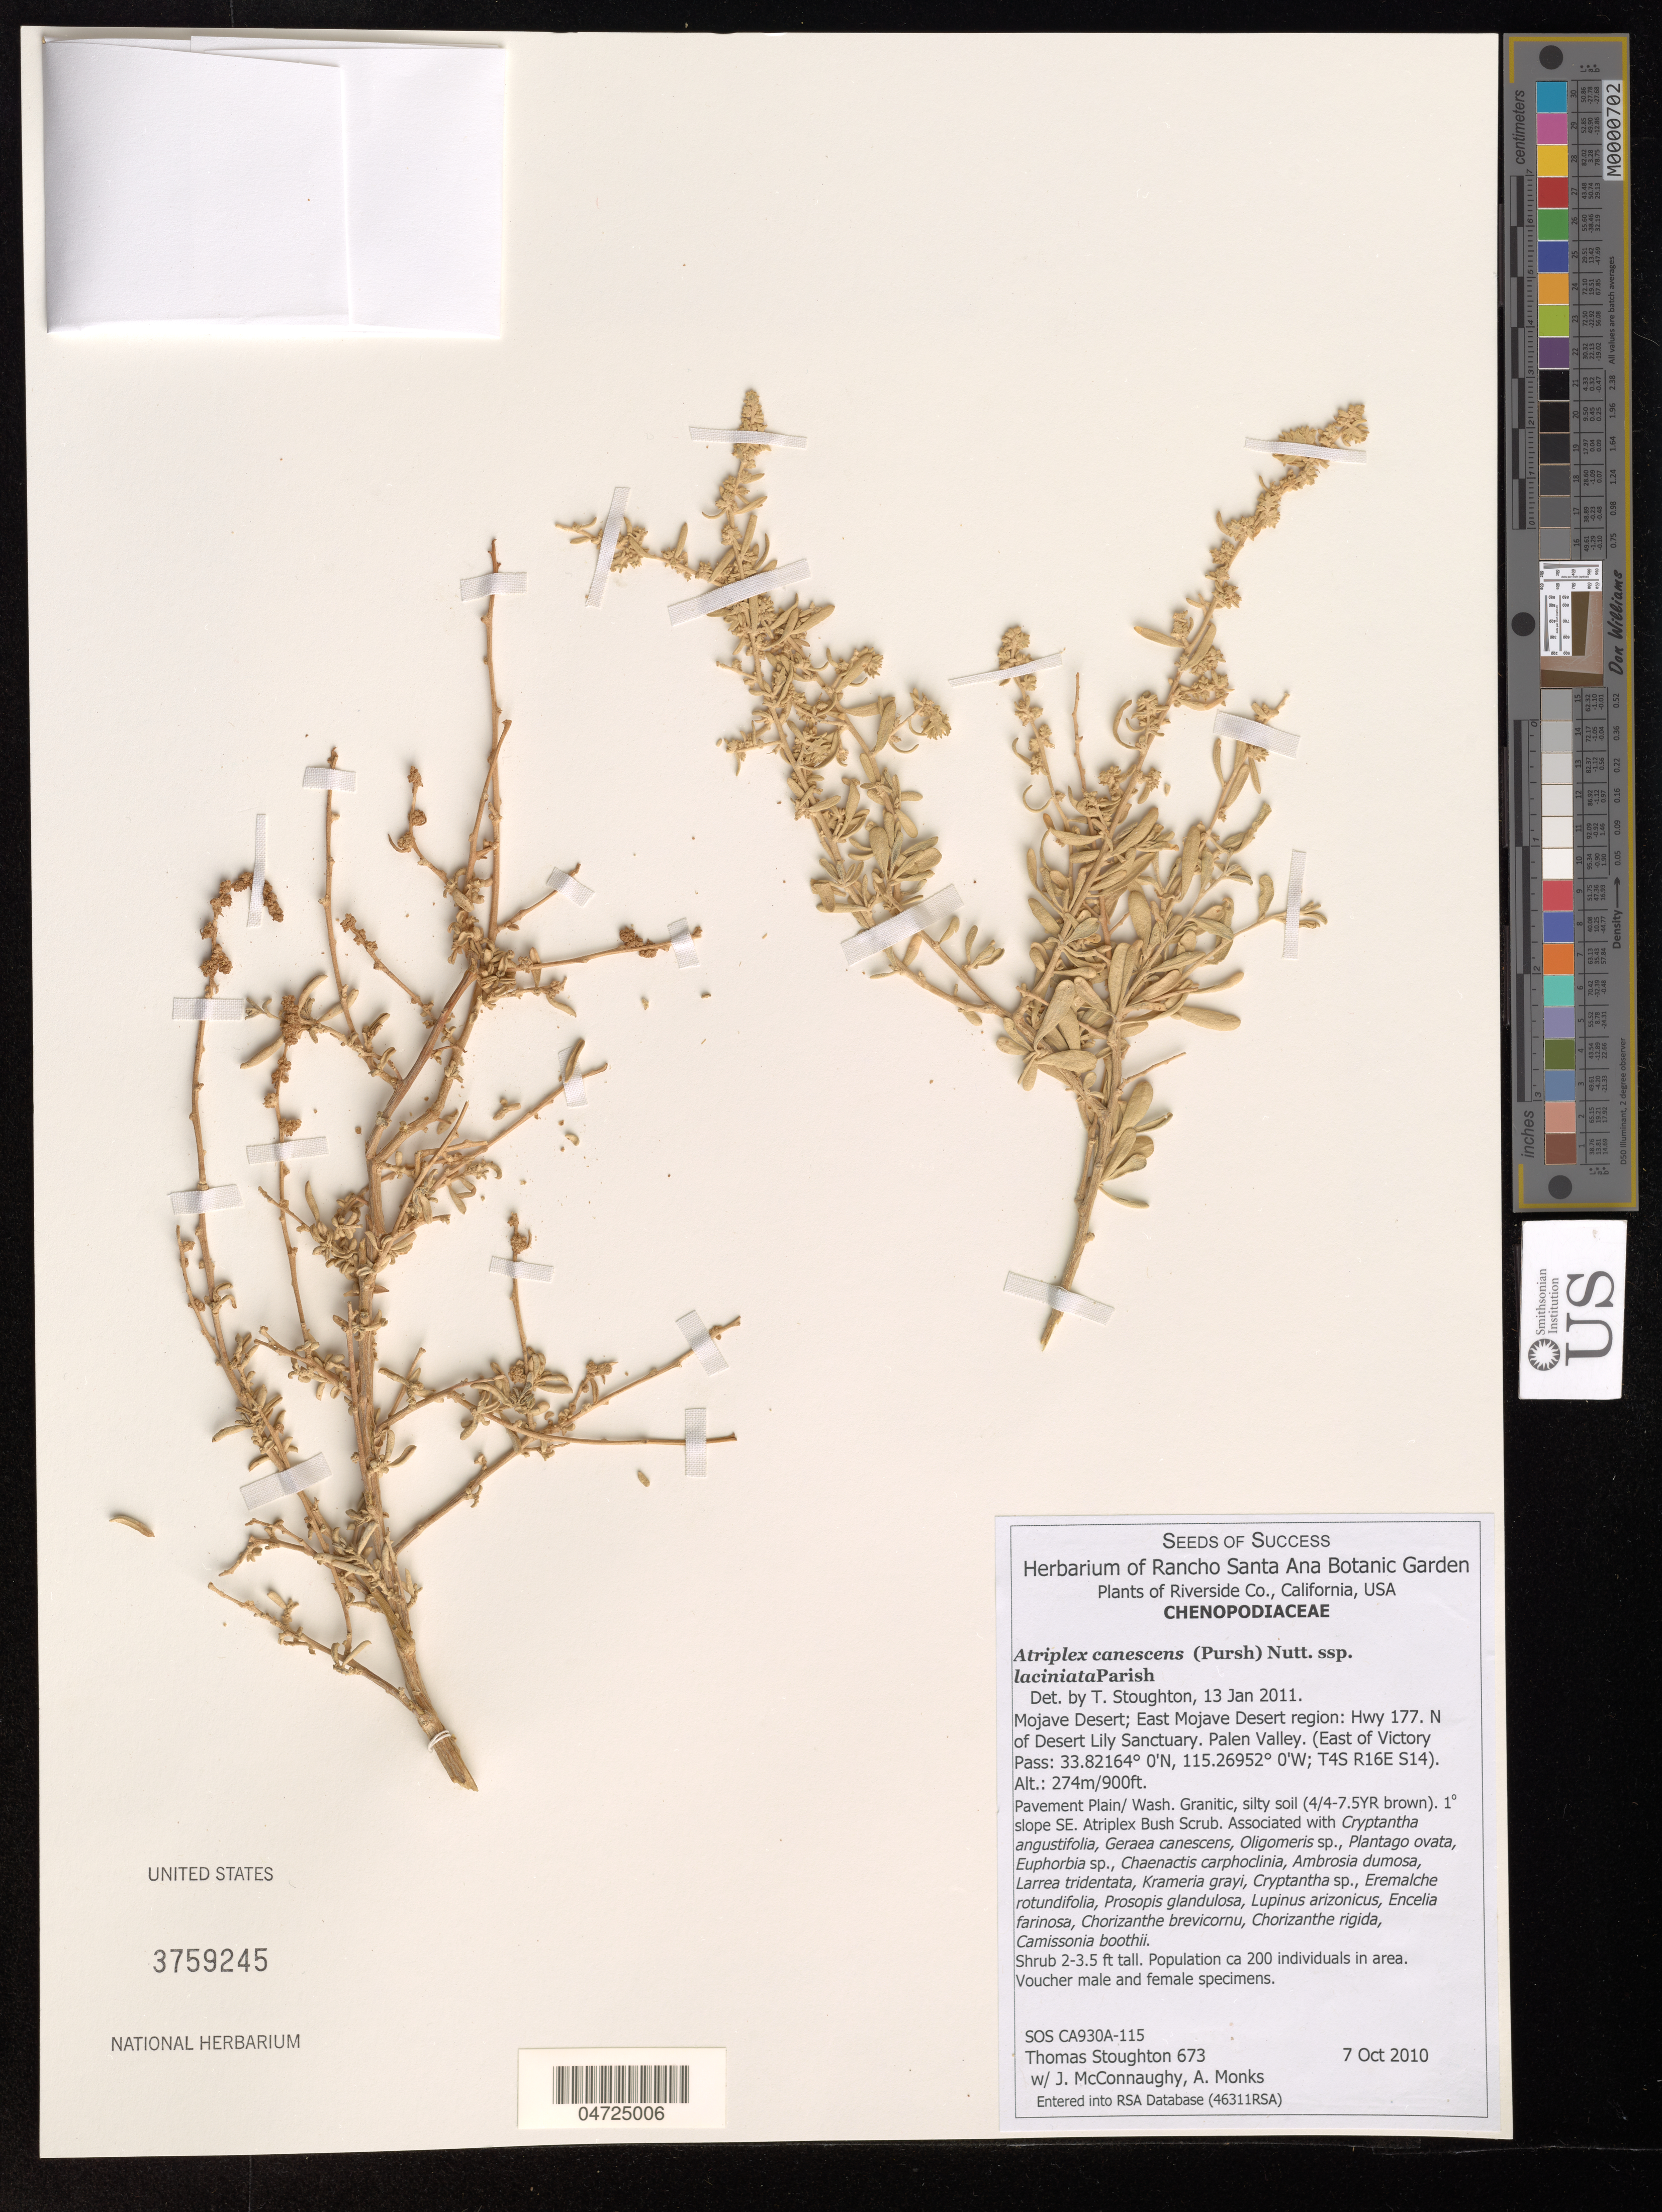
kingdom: Plantae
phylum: Tracheophyta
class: Magnoliopsida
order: Caryophyllales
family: Amaranthaceae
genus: Atriplex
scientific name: Atriplex canescens subsp. laciniata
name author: Parish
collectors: T. Stoughton, J. McConnaughy & A. Monks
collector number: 673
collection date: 2010-10-07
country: United States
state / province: California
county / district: Riverside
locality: Riverside Co. Mojave Desert; East Mojave region: Hwy 177. N of Desert Lily Sanctuary. Palen Valley. (East of Victory Pass: T4S R16E S14).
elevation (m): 274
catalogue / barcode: US 3759245